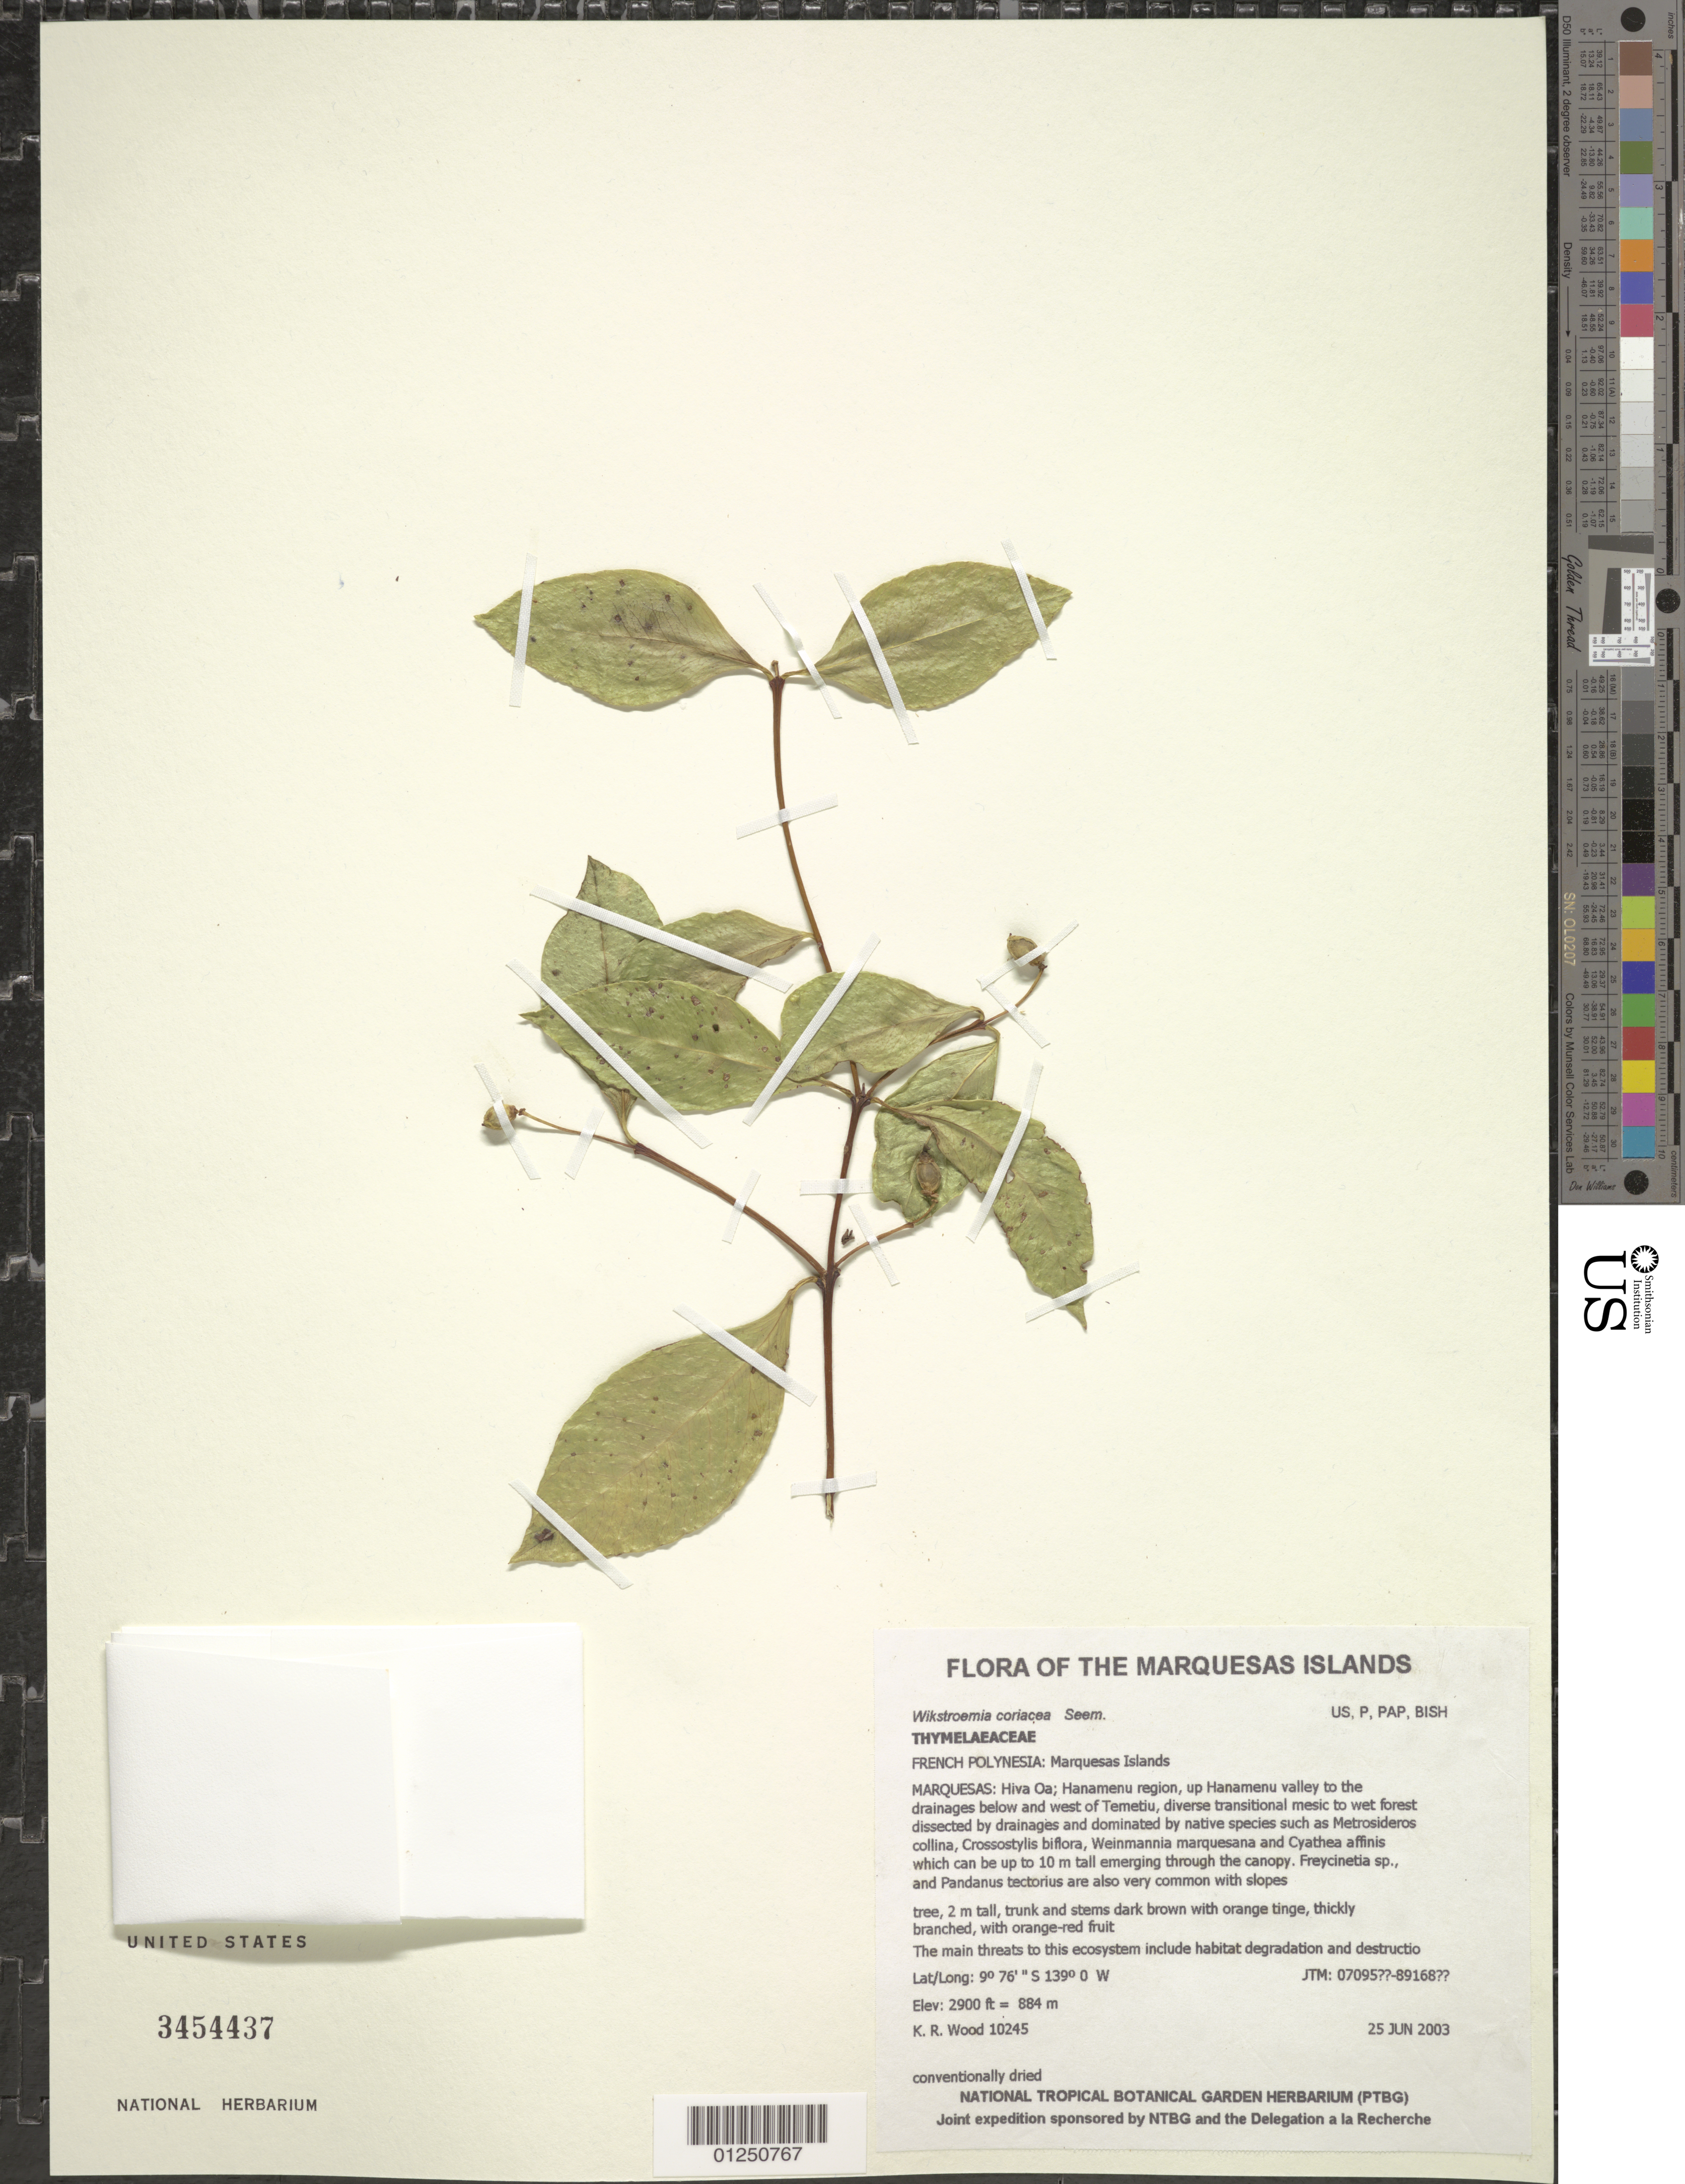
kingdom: Plantae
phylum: Tracheophyta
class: Magnoliopsida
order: Malvales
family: Thymelaeaceae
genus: Wikstroemia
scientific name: Wikstroemia coriacea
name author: Seem.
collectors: K. R. Wood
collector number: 10245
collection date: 2003-06-25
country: French Polynesia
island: Hiva Oa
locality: Hanamenu region, up Hanamenu valley to the drainages below and west of Temetiu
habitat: Diverse transitional mesic to wet forest dissected by drainages. Upper slope, W aspect, moderate slope, scattered, mesic to wet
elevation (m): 884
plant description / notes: Habitat degradation and destruction by feral pigs, catastrophic extinction through environmental events, predation by rats that eat seeds, competition with non-native plant taxa such as, Ageratum conyzoides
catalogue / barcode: US 3454437